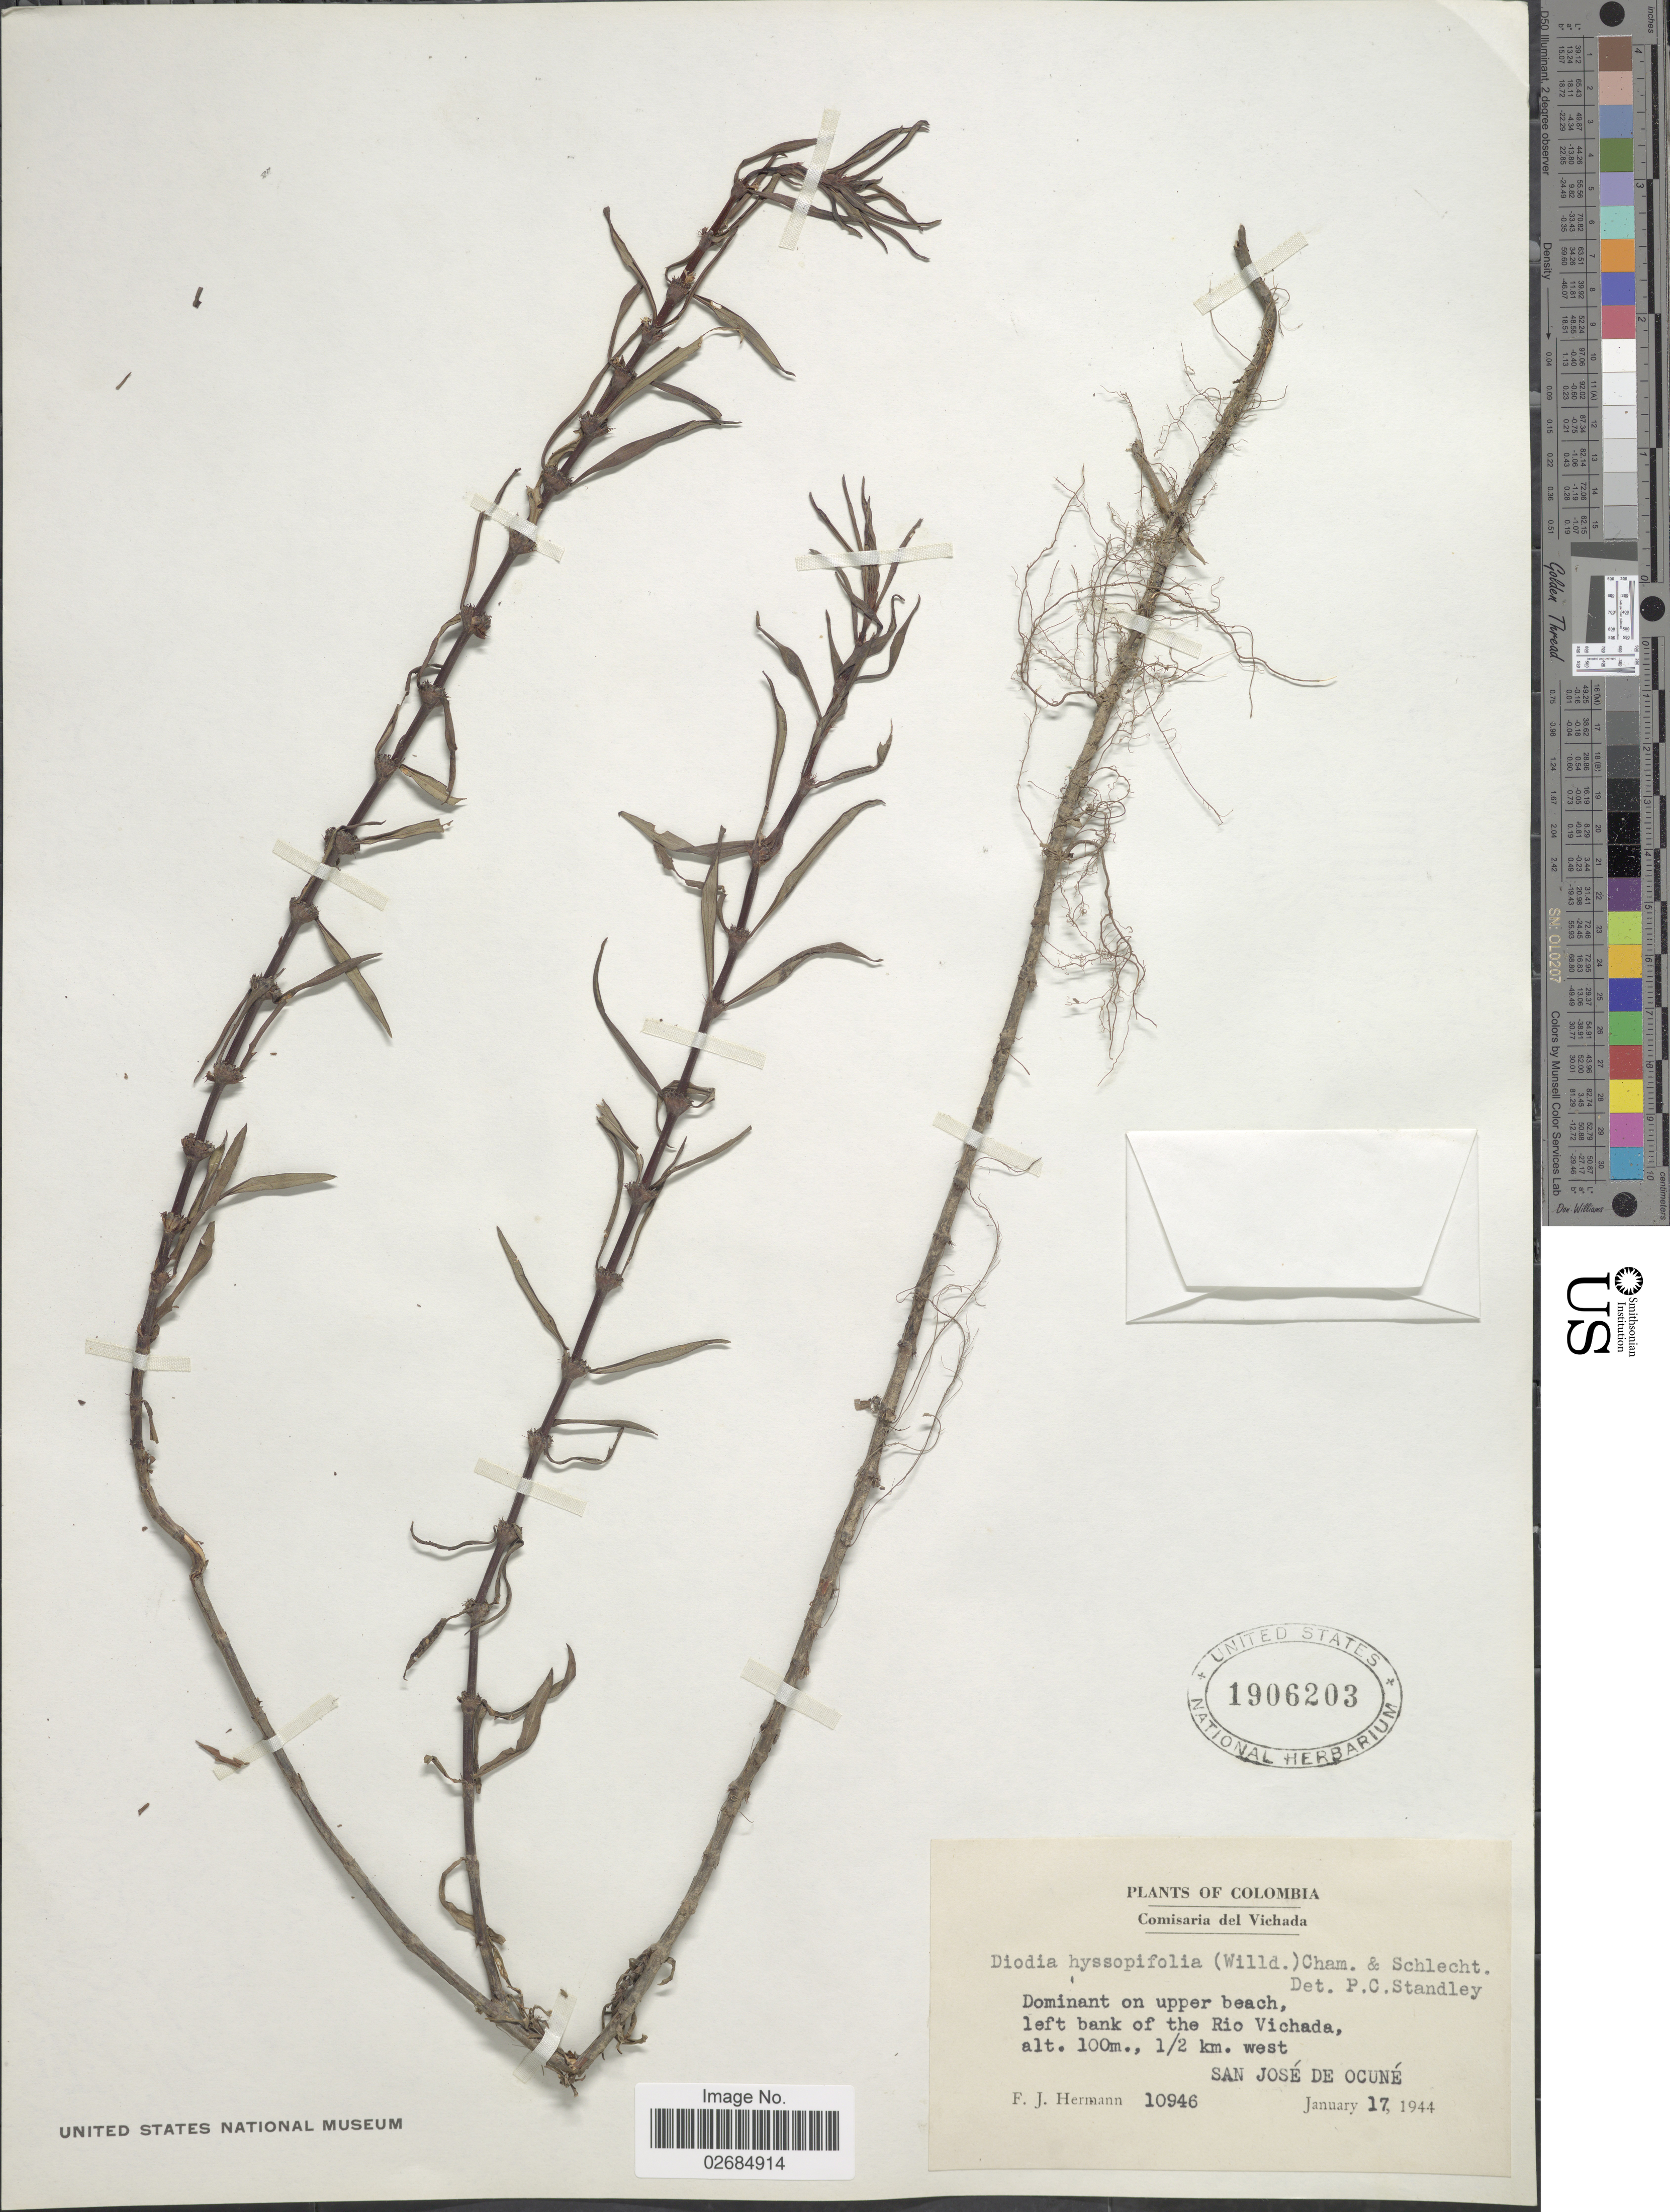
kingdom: Plantae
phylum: Tracheophyta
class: Magnoliopsida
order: Gentianales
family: Rubiaceae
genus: Diodia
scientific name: Diodia hyssopifolia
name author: (Willd. ex Roem. & Schult.) Cham. & Schltdl.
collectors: F. J. Hermann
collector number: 10946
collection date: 1944-01-17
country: Colombia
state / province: Vichada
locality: Left bank of the Rio Vichada, 1/2 km. west San José de Ocuné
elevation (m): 100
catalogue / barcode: US 1906203